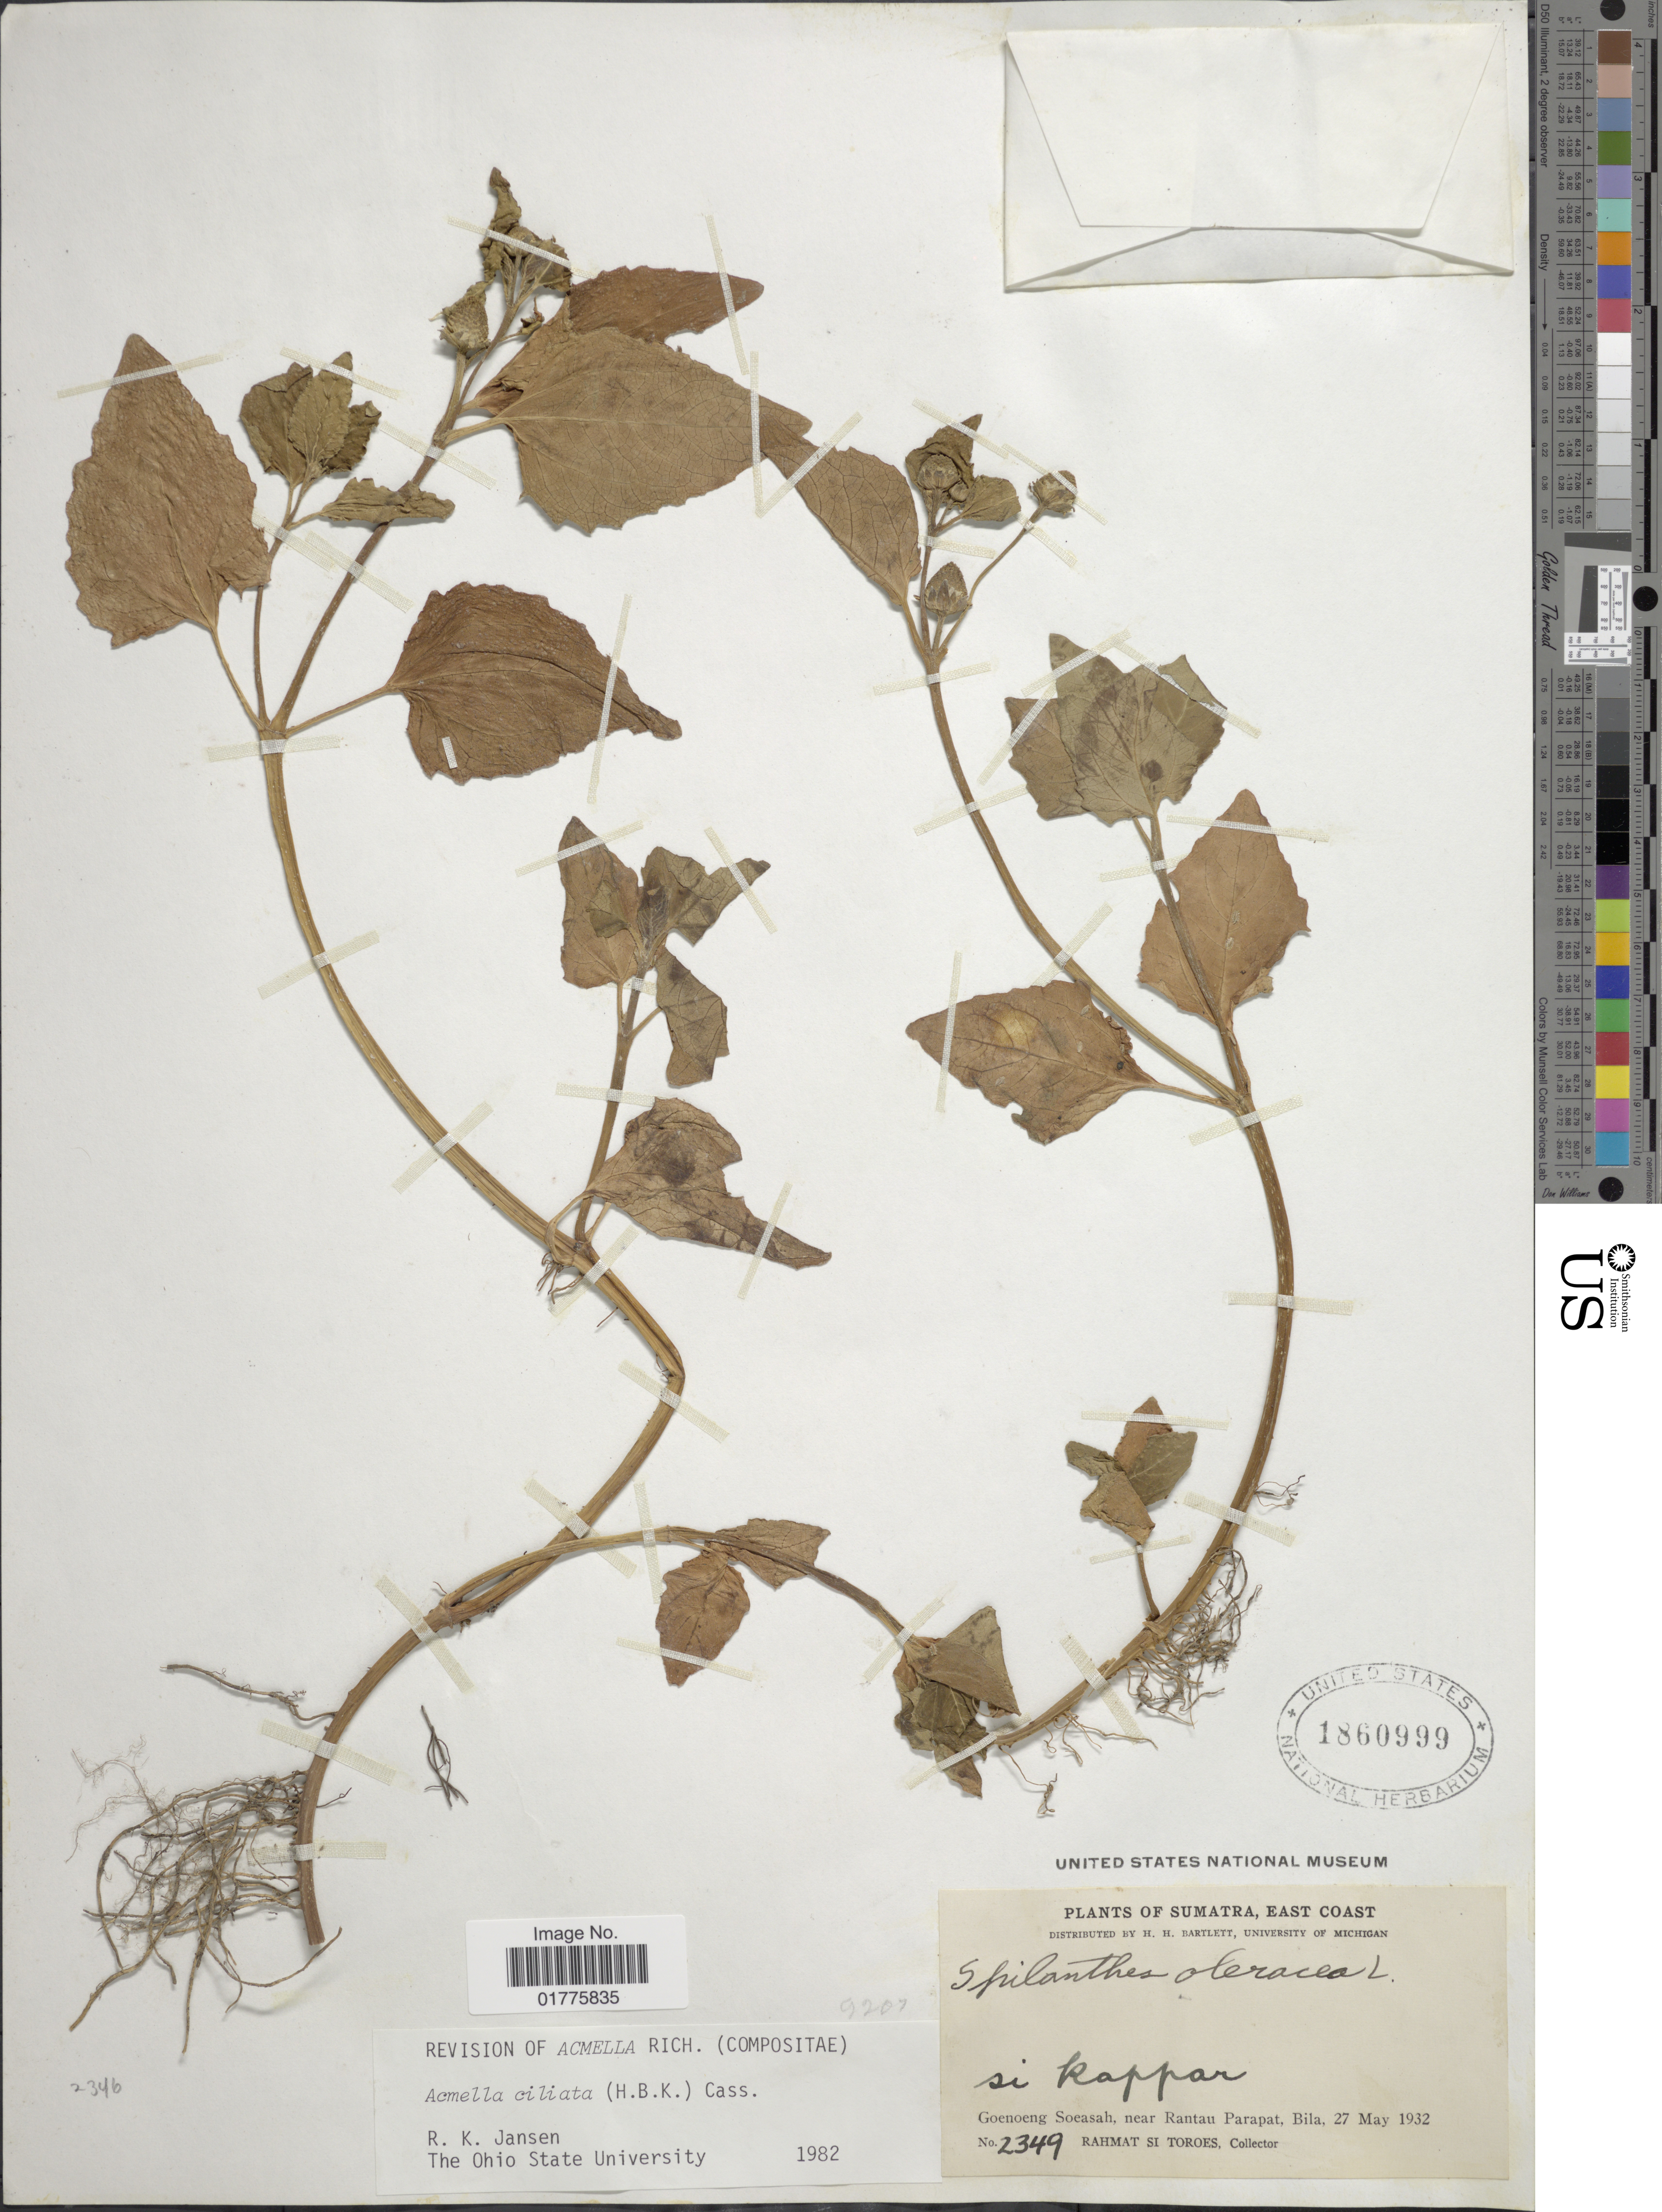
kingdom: Plantae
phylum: Tracheophyta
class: Magnoliopsida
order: Asterales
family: Asteraceae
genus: Acmella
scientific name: Acmella ciliata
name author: (Kunth) Cass.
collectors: Rahmat Si Boeea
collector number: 2349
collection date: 1932-05-27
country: Indonesia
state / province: Sumatra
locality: East Coast, Goenoeng Soeasah, near Rantau Parapat, Bila, si kappar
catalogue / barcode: US 1860999